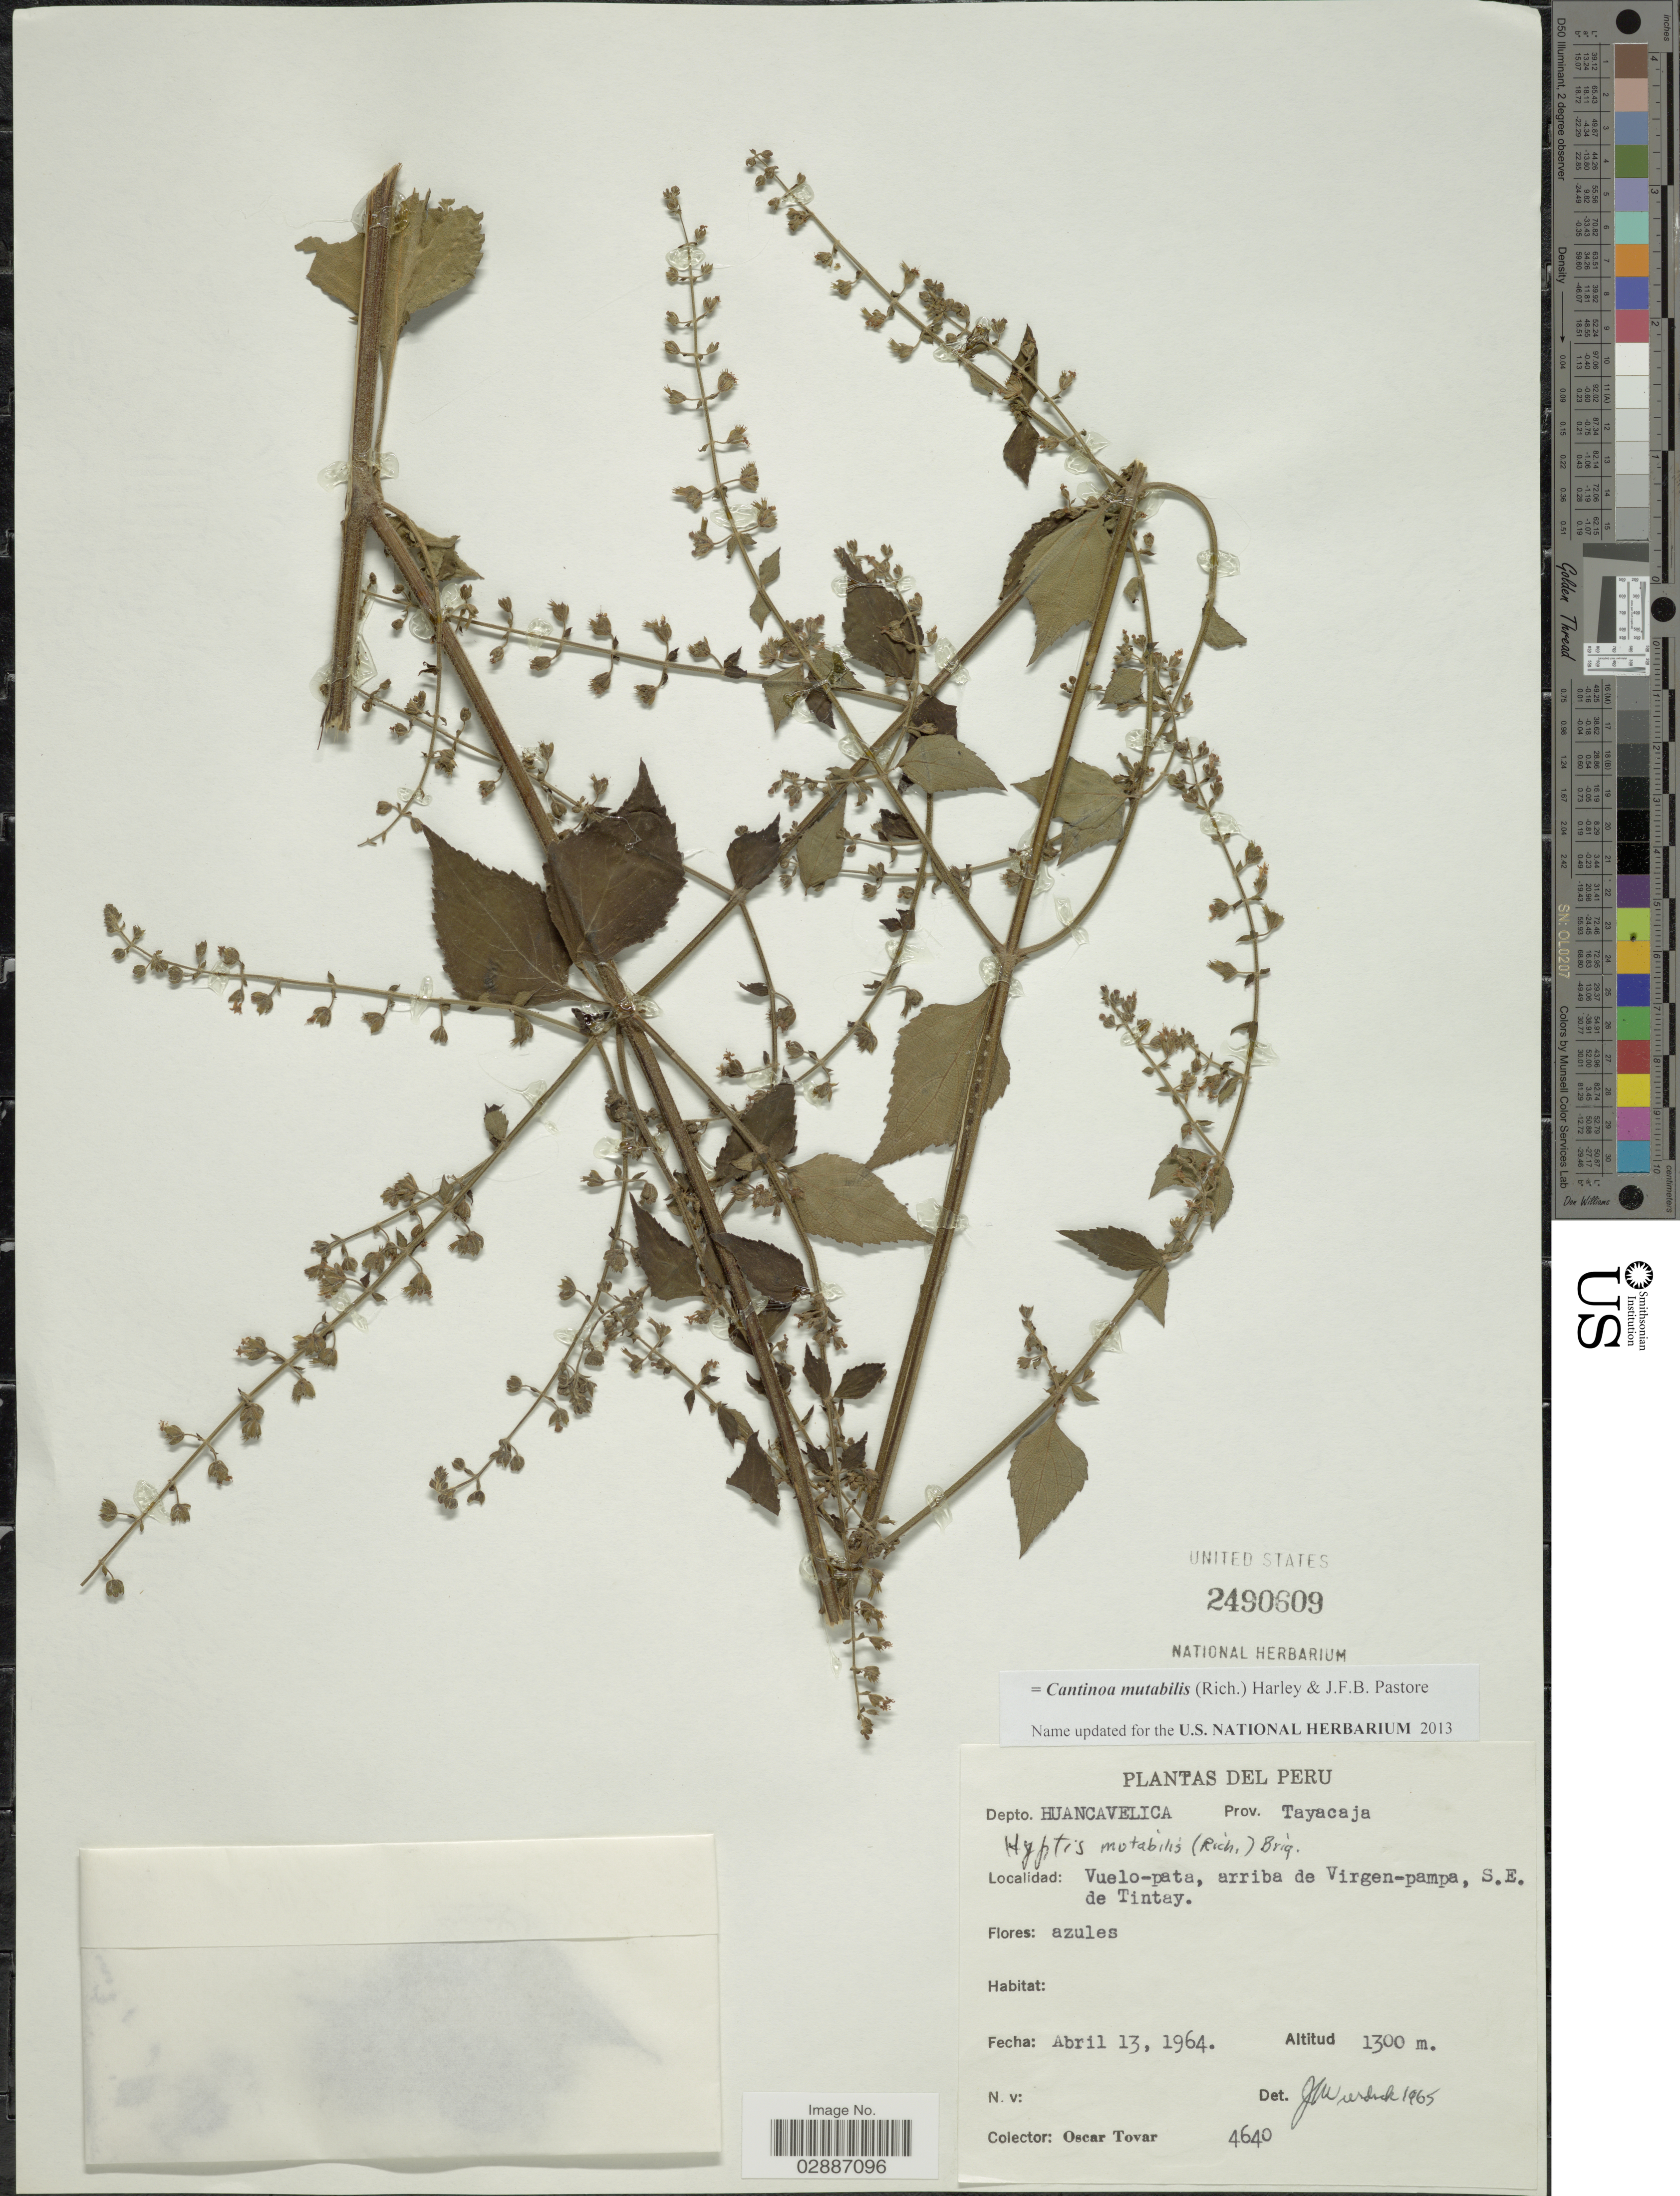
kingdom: Plantae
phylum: Tracheophyta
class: Magnoliopsida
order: Lamiales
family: Lamiaceae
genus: Cantinoa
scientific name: Cantinoa mutabilis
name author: (Epling) Harley & J.F.B. Pastore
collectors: Ó. Tovar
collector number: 4640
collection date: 1964-04-13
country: Peru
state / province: Huancavelica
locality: Depto. Huancavelica. Prov. Tayacaja. Vuelo-pata, arriba de Virgen-pampa, S.E. de Tintay.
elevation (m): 1300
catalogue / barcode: US 2490609